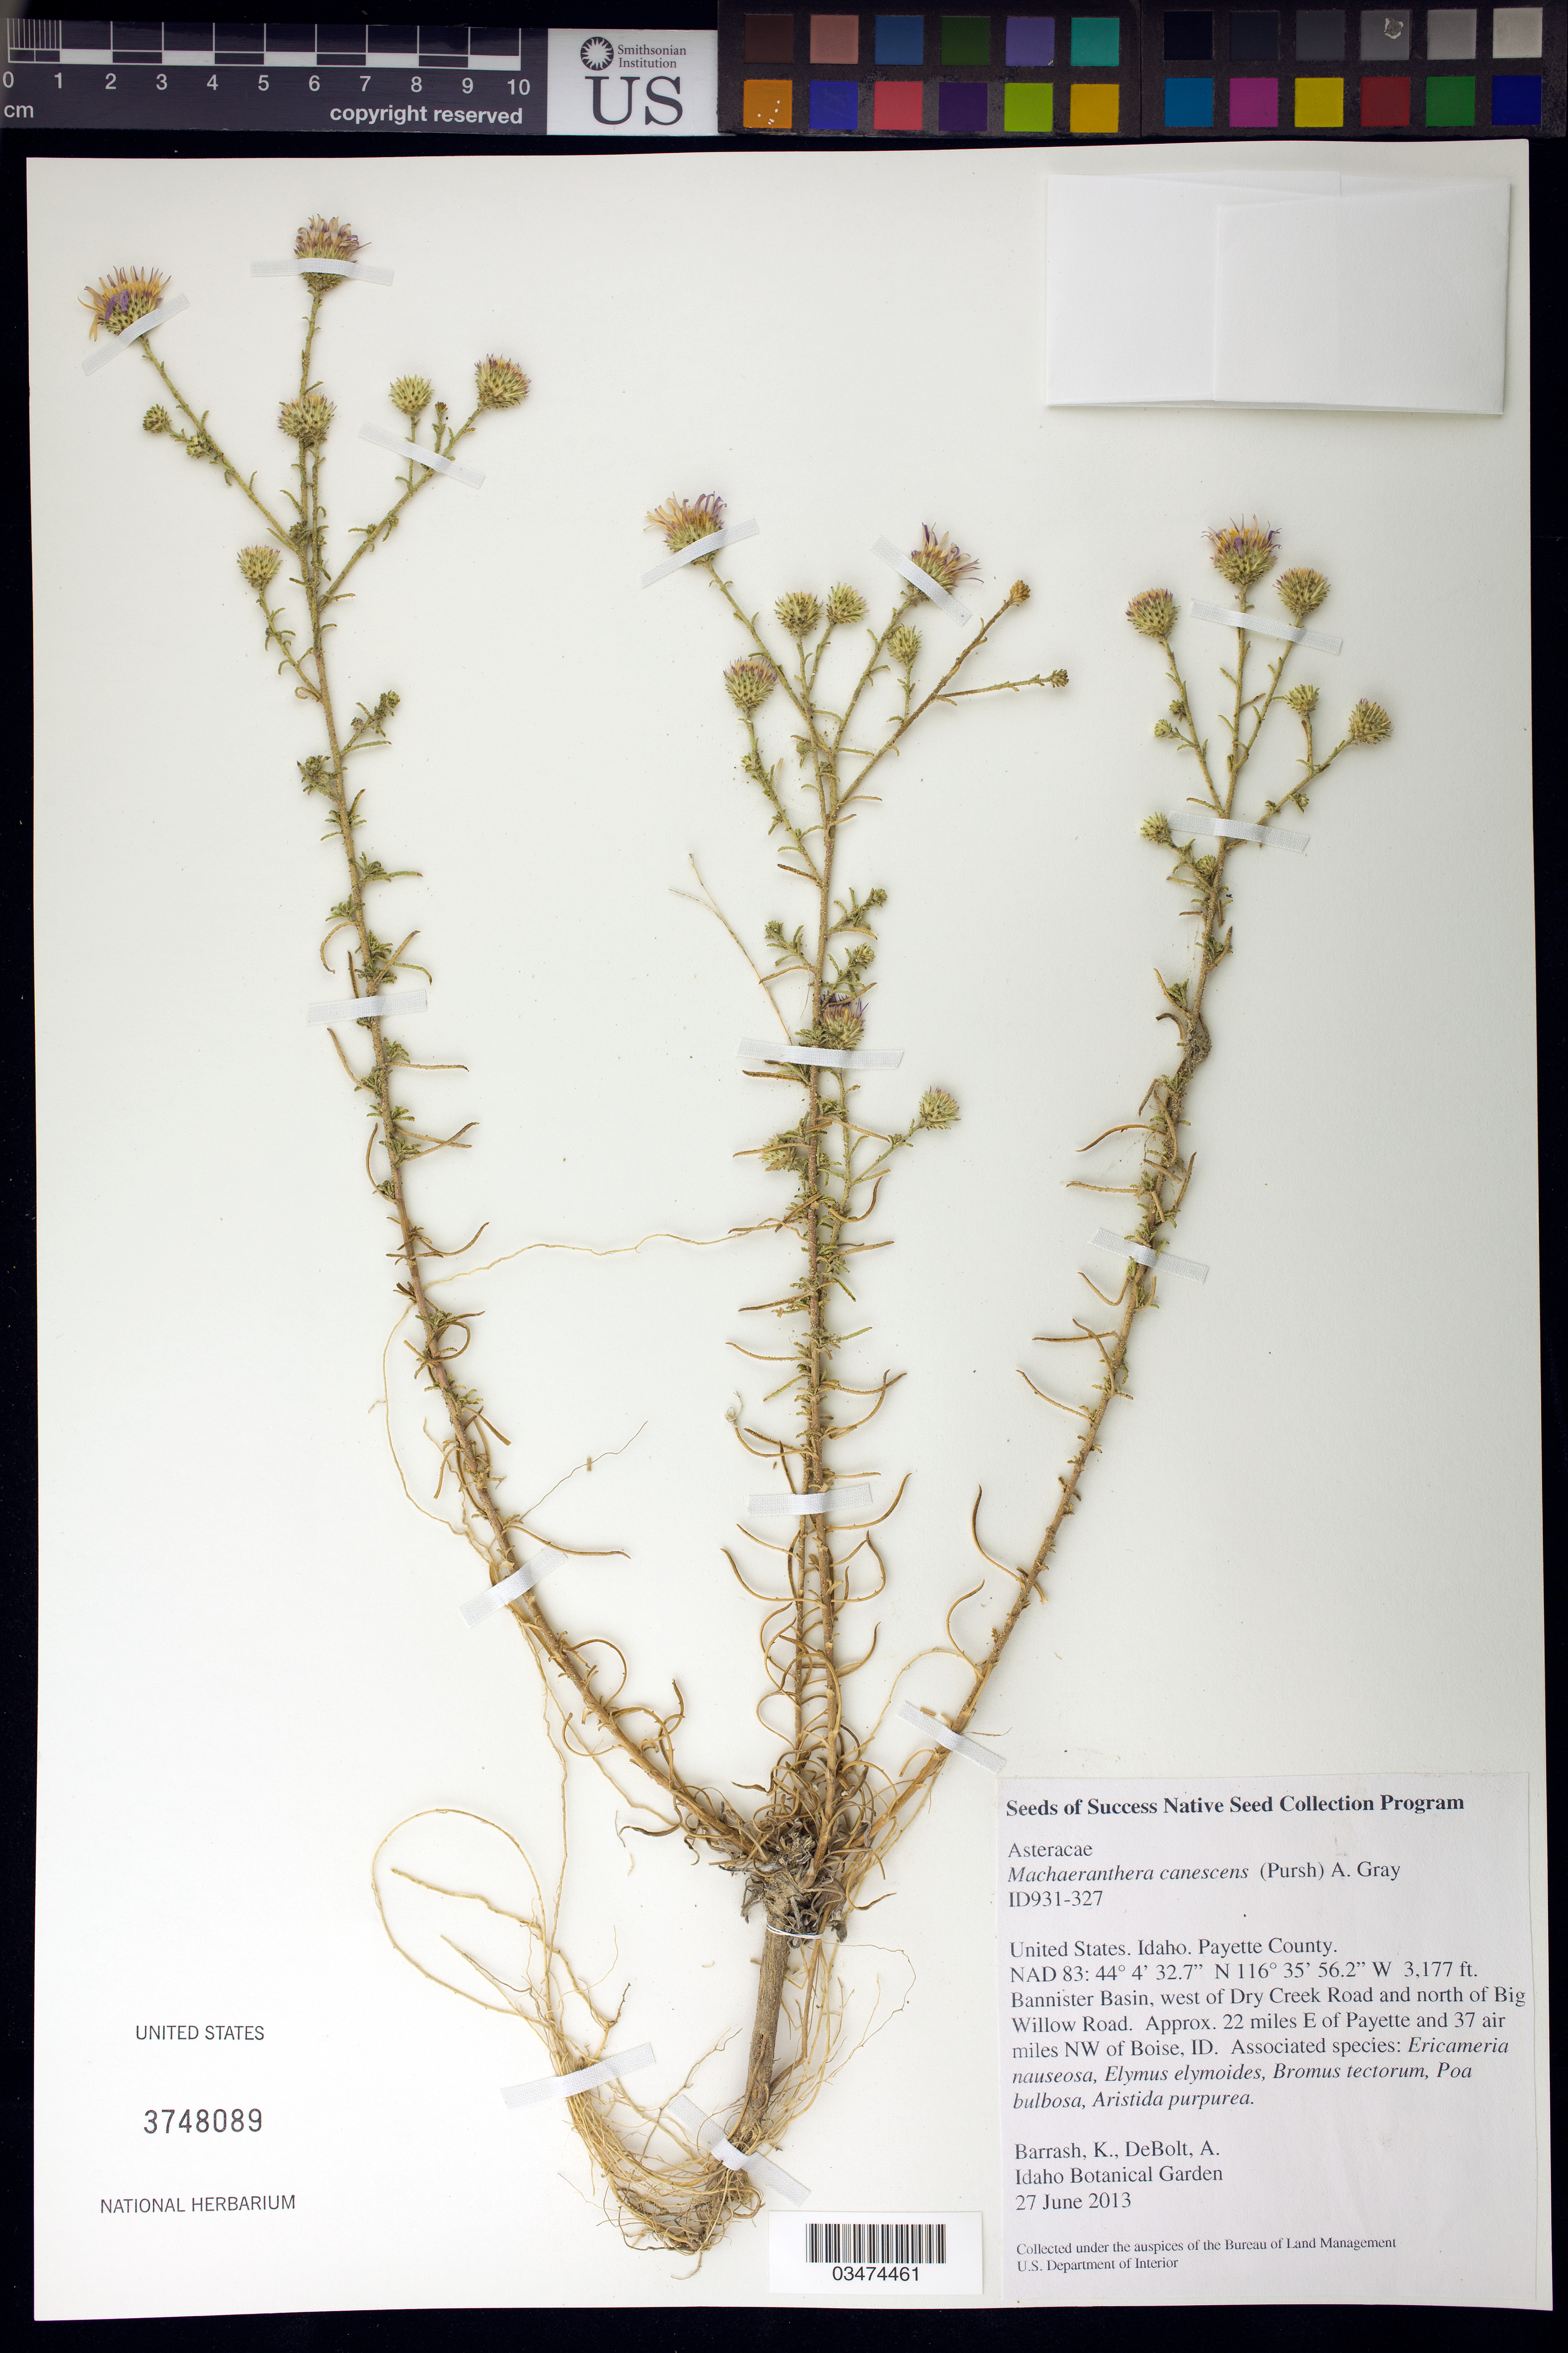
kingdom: Plantae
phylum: Tracheophyta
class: Magnoliopsida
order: Asterales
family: Asteraceae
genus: Machaeranthera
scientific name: Machaeranthera canescens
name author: (Pursh) A. Gray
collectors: K. Barrash & A. DeBolt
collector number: ID931-327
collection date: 2013-06-27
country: United States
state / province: Idaho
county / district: Payette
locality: Bannister Basin, E of Payette, W of Dry Creek Rd., N of Big Willow Rd. Approx. 22 miles E of Payette and 37 air miles NW of Boise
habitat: With: Bromus tectorum, Poa bulbosa, Aristida purpurea, ect.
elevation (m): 968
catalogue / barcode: US 3748089